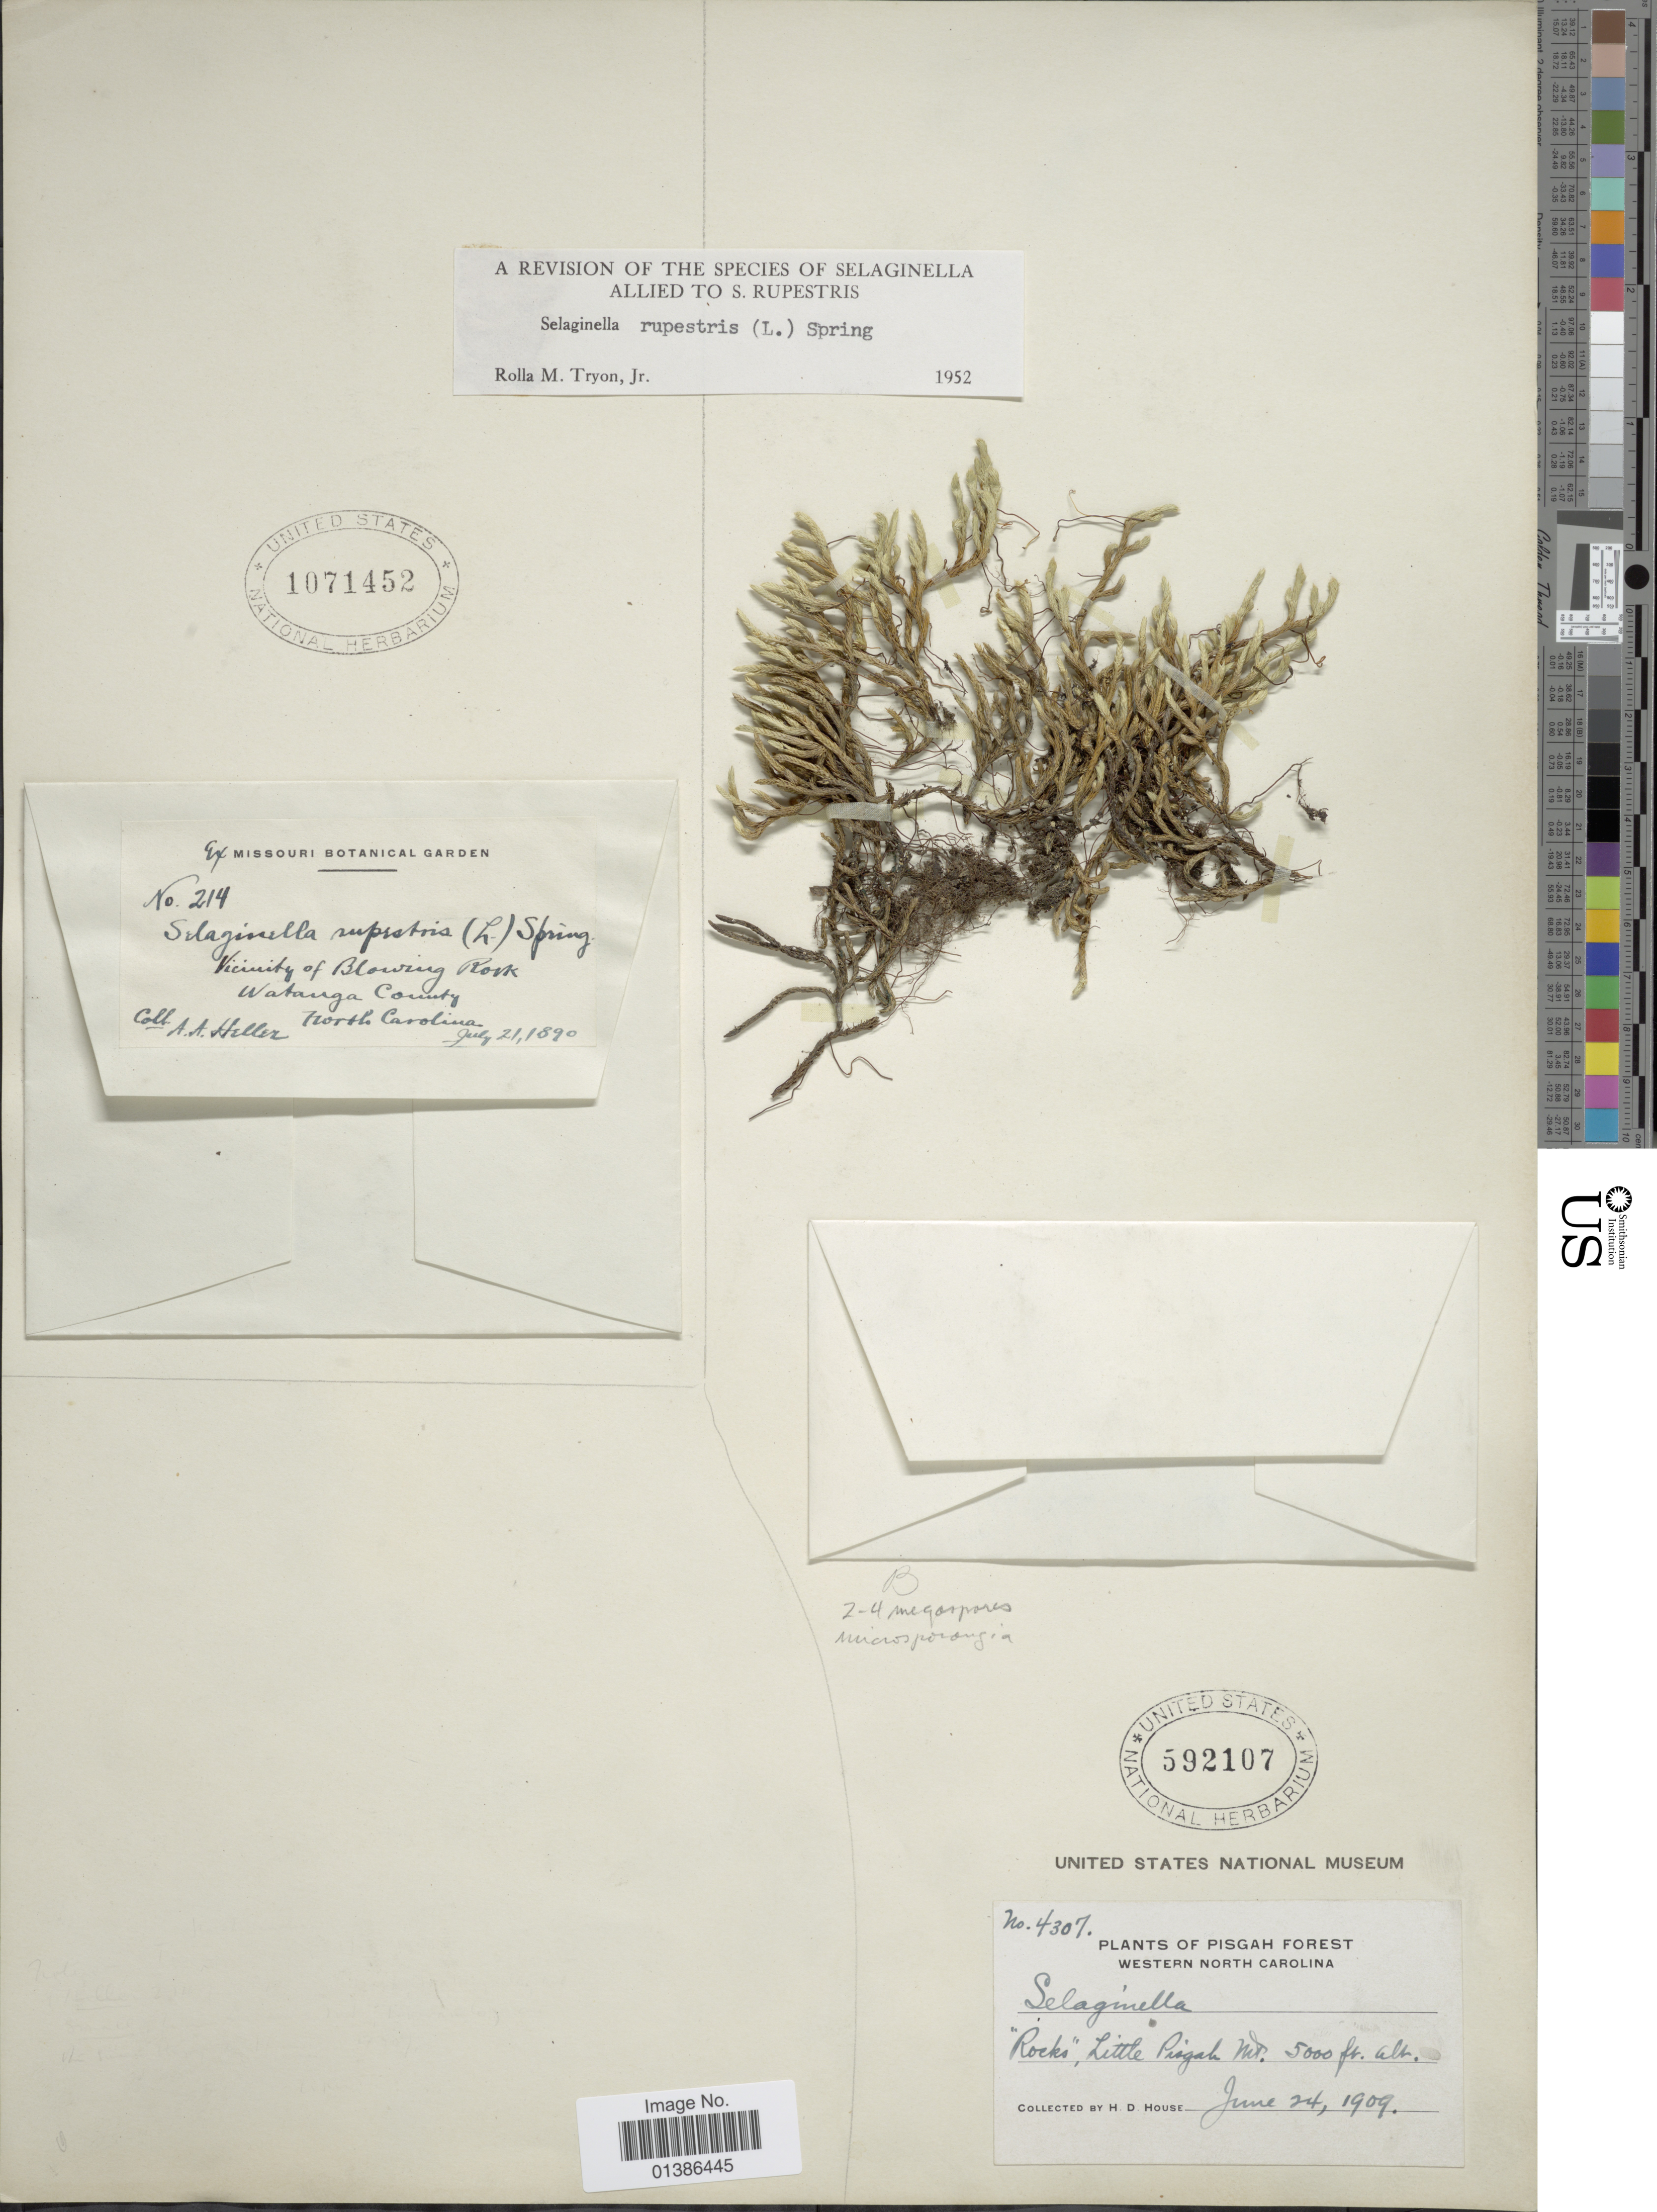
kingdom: Plantae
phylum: Tracheophyta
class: Lycopodiopsida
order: Selaginellales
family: Selaginellaceae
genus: Selaginella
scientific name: Selaginella rupestris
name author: (L.) Spring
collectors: H. D. House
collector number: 4307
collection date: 1909-06-24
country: United States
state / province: North Carolina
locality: Pisgah Forest. Western North Carolina. "Rocks", Little Pisagah Mt.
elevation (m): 1524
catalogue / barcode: US 592107